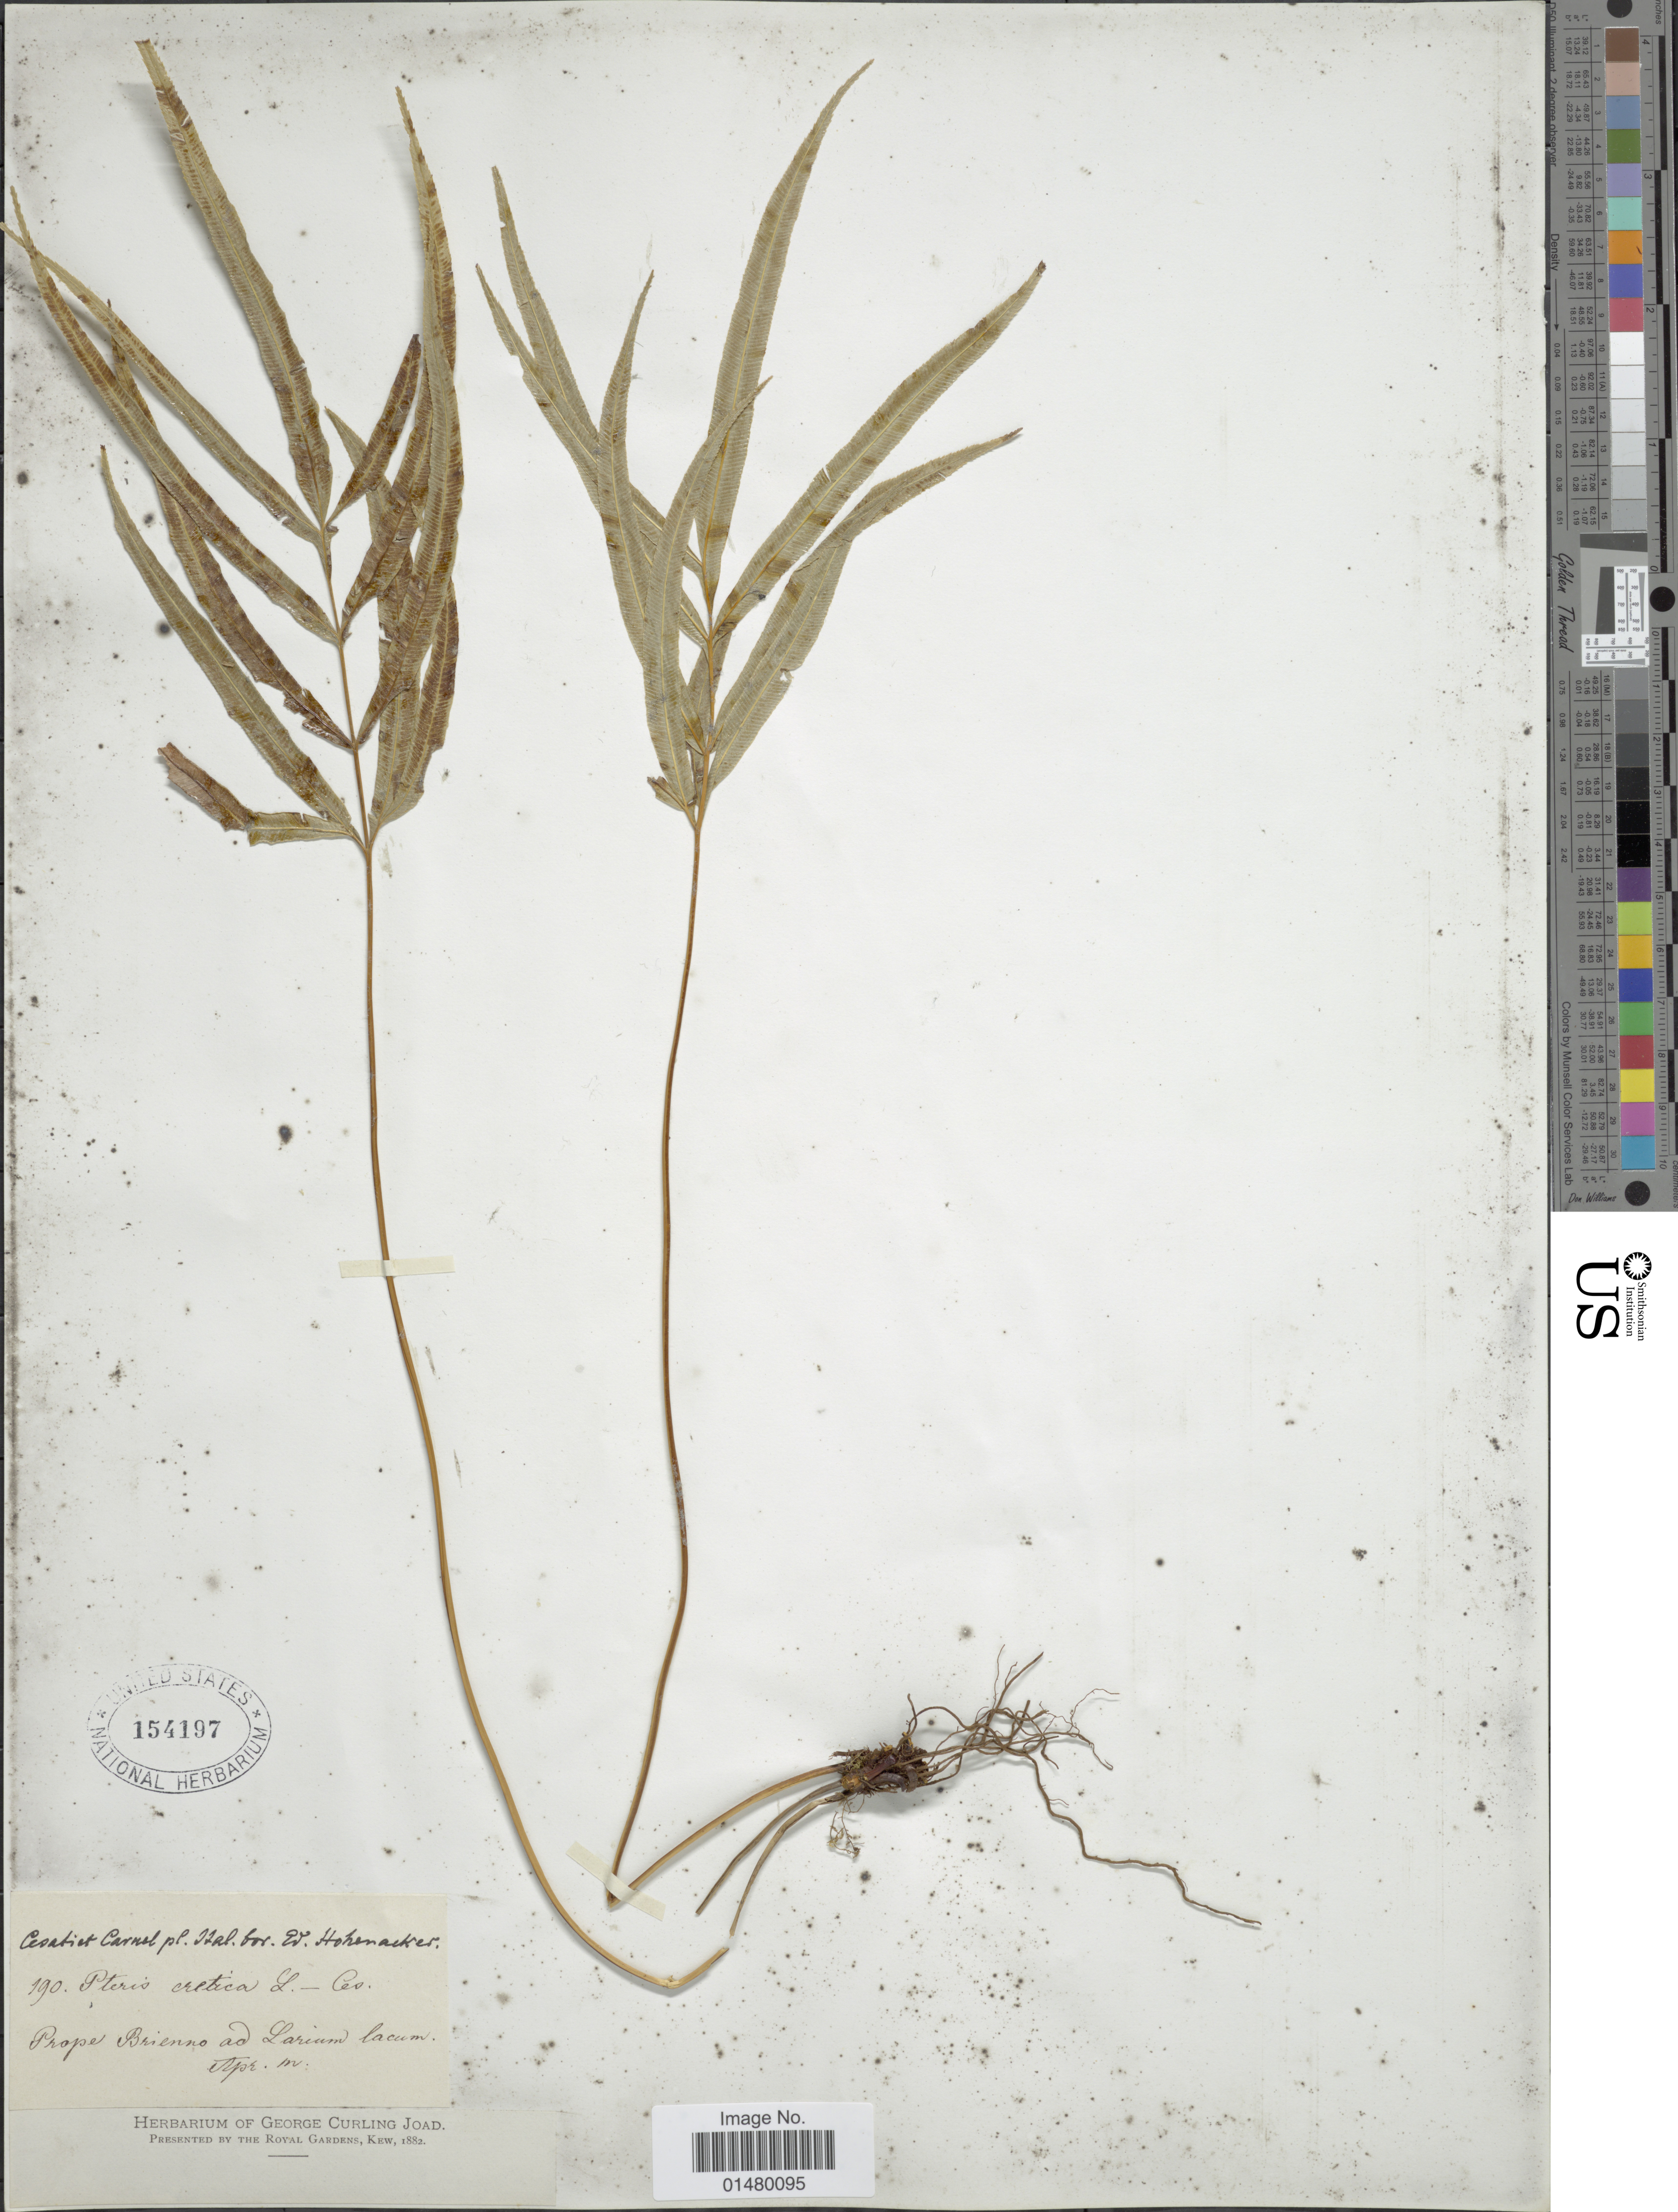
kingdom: Plantae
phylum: Tracheophyta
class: Polypodiopsida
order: Polypodiales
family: Pteridaceae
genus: Pteris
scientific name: Pteris cretica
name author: L.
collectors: E. Hohenacker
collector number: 190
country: Italy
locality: Prope Brienco ad Larium lacum [interpreted]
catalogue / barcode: US 154197